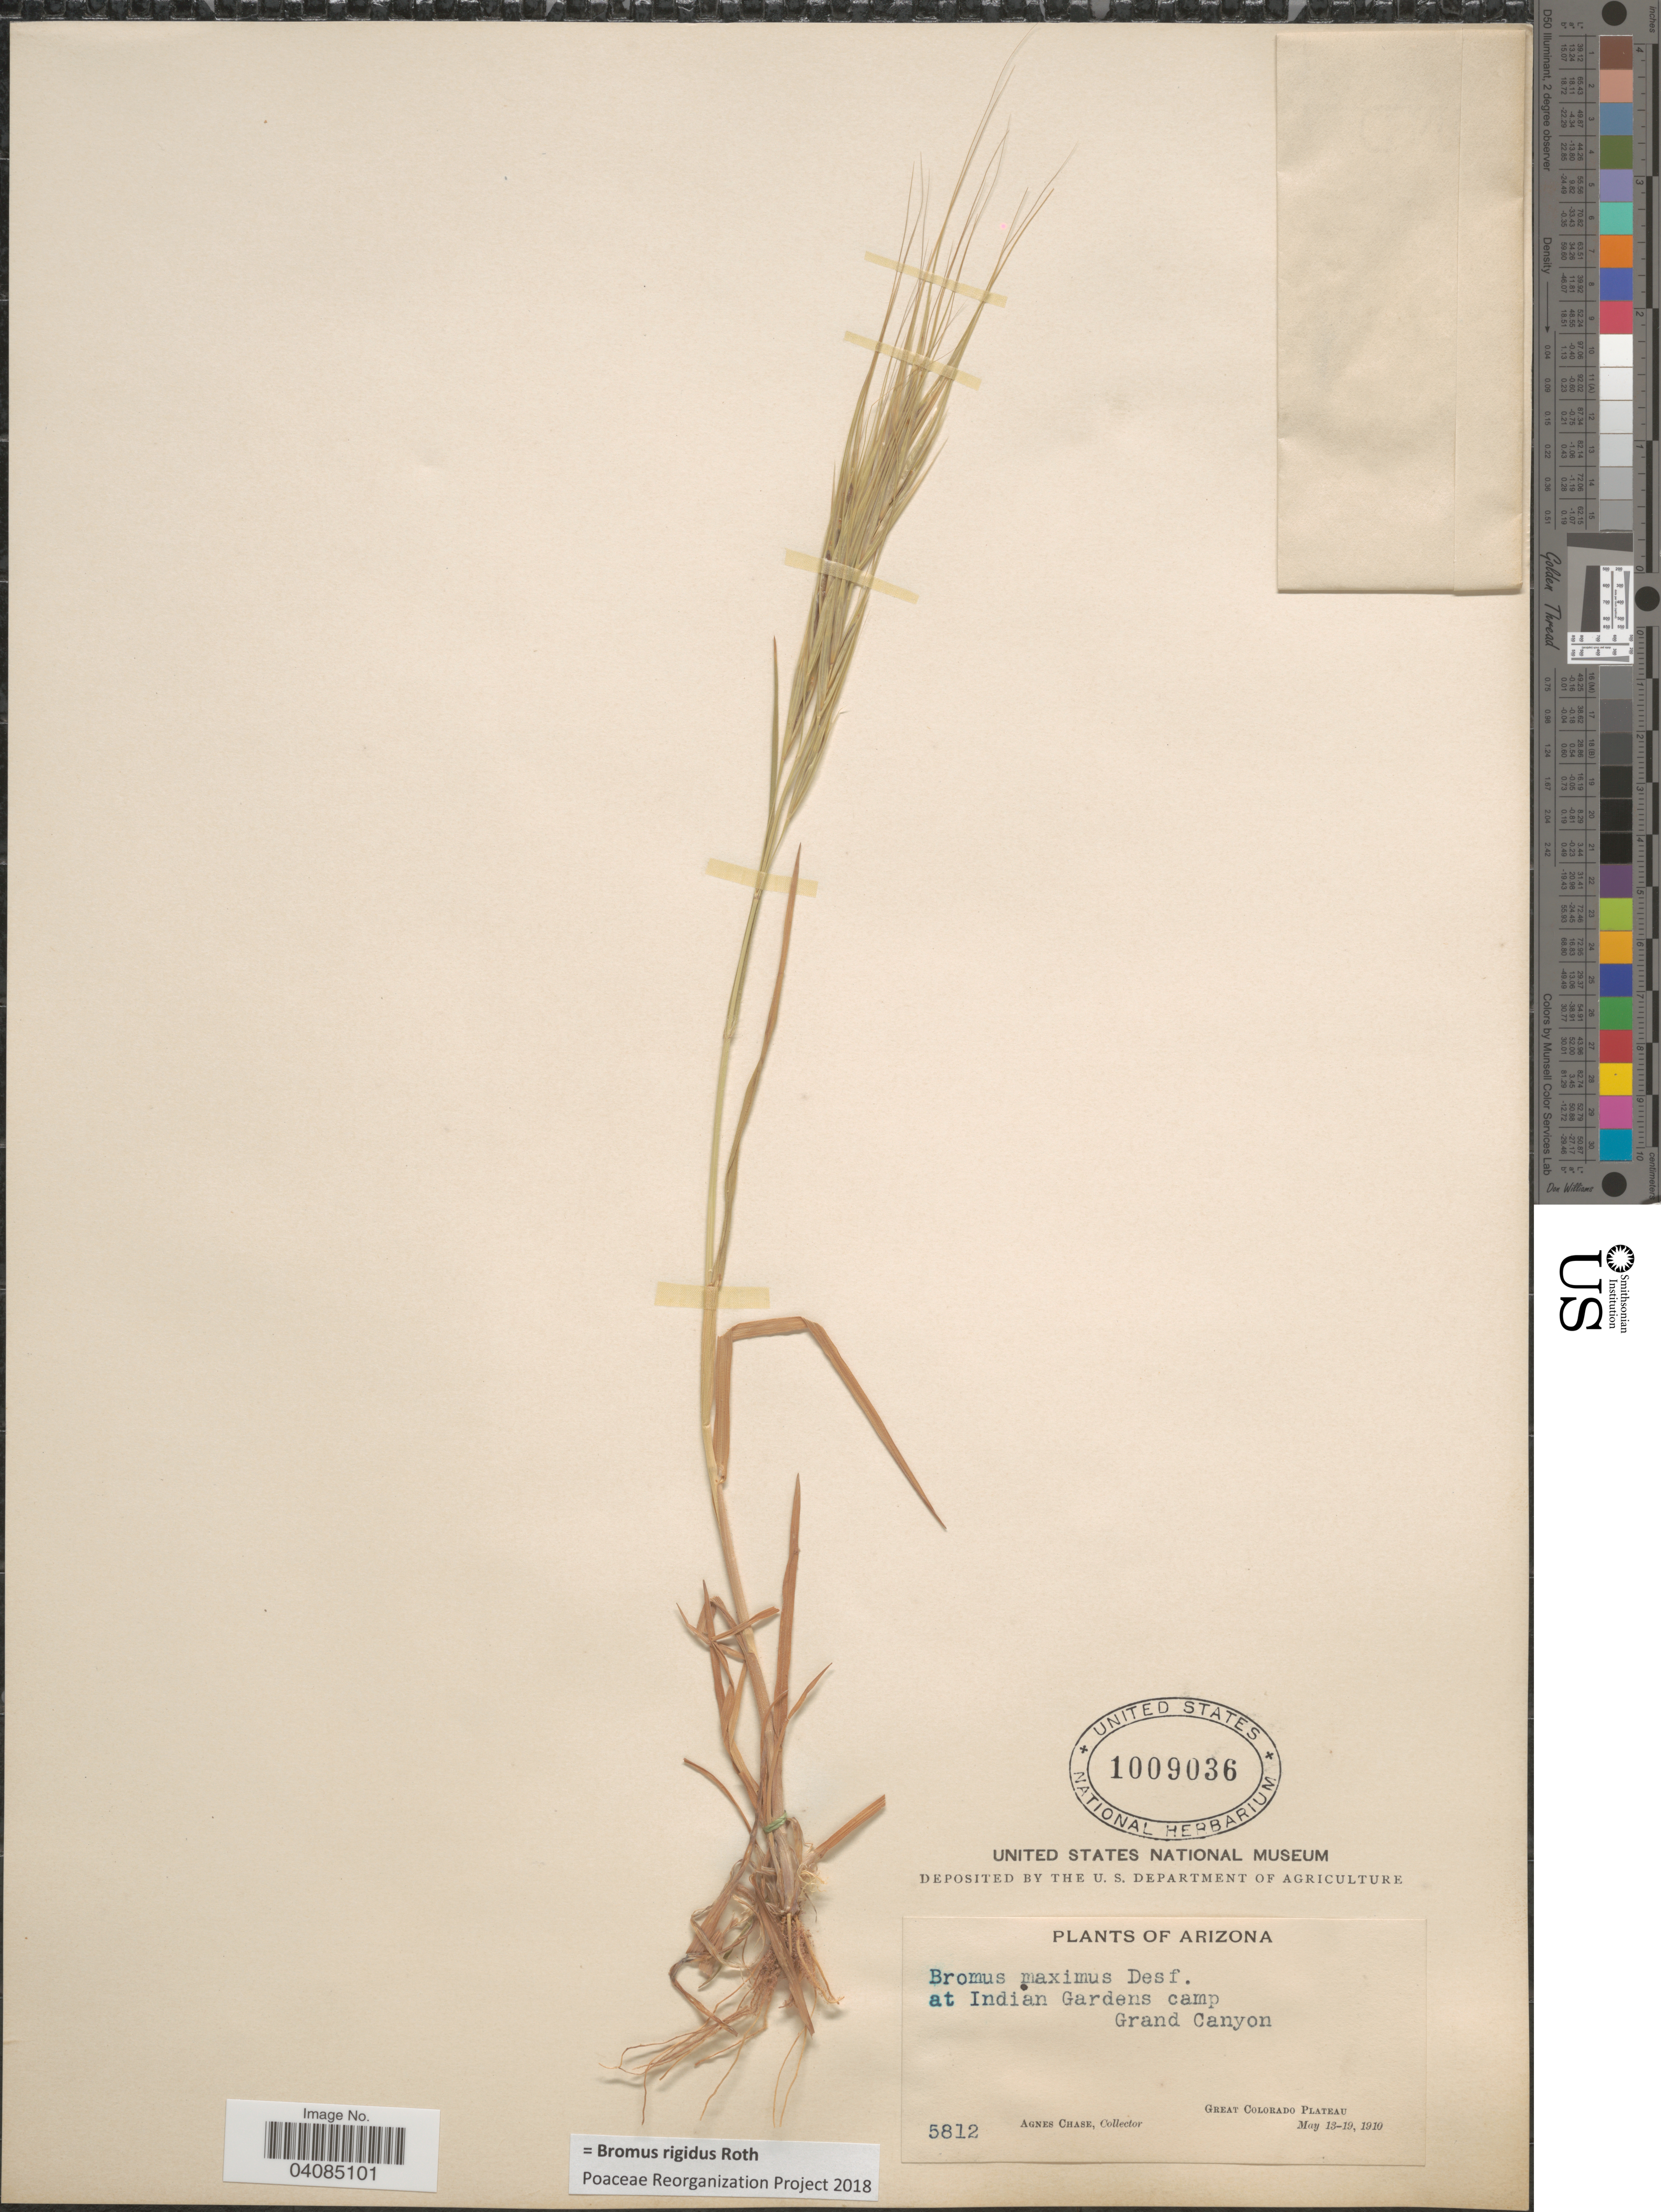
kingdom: Plantae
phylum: Tracheophyta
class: Liliopsida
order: Poales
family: Poaceae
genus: Bromus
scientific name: Bromus rigidus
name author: Roth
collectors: A. Chase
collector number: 5812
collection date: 1910-05-13/1910-05-19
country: United States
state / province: Arizona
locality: At Indian Gardnes camp. Grand Canyon. Great Colorado Plateau.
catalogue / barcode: US 1009036